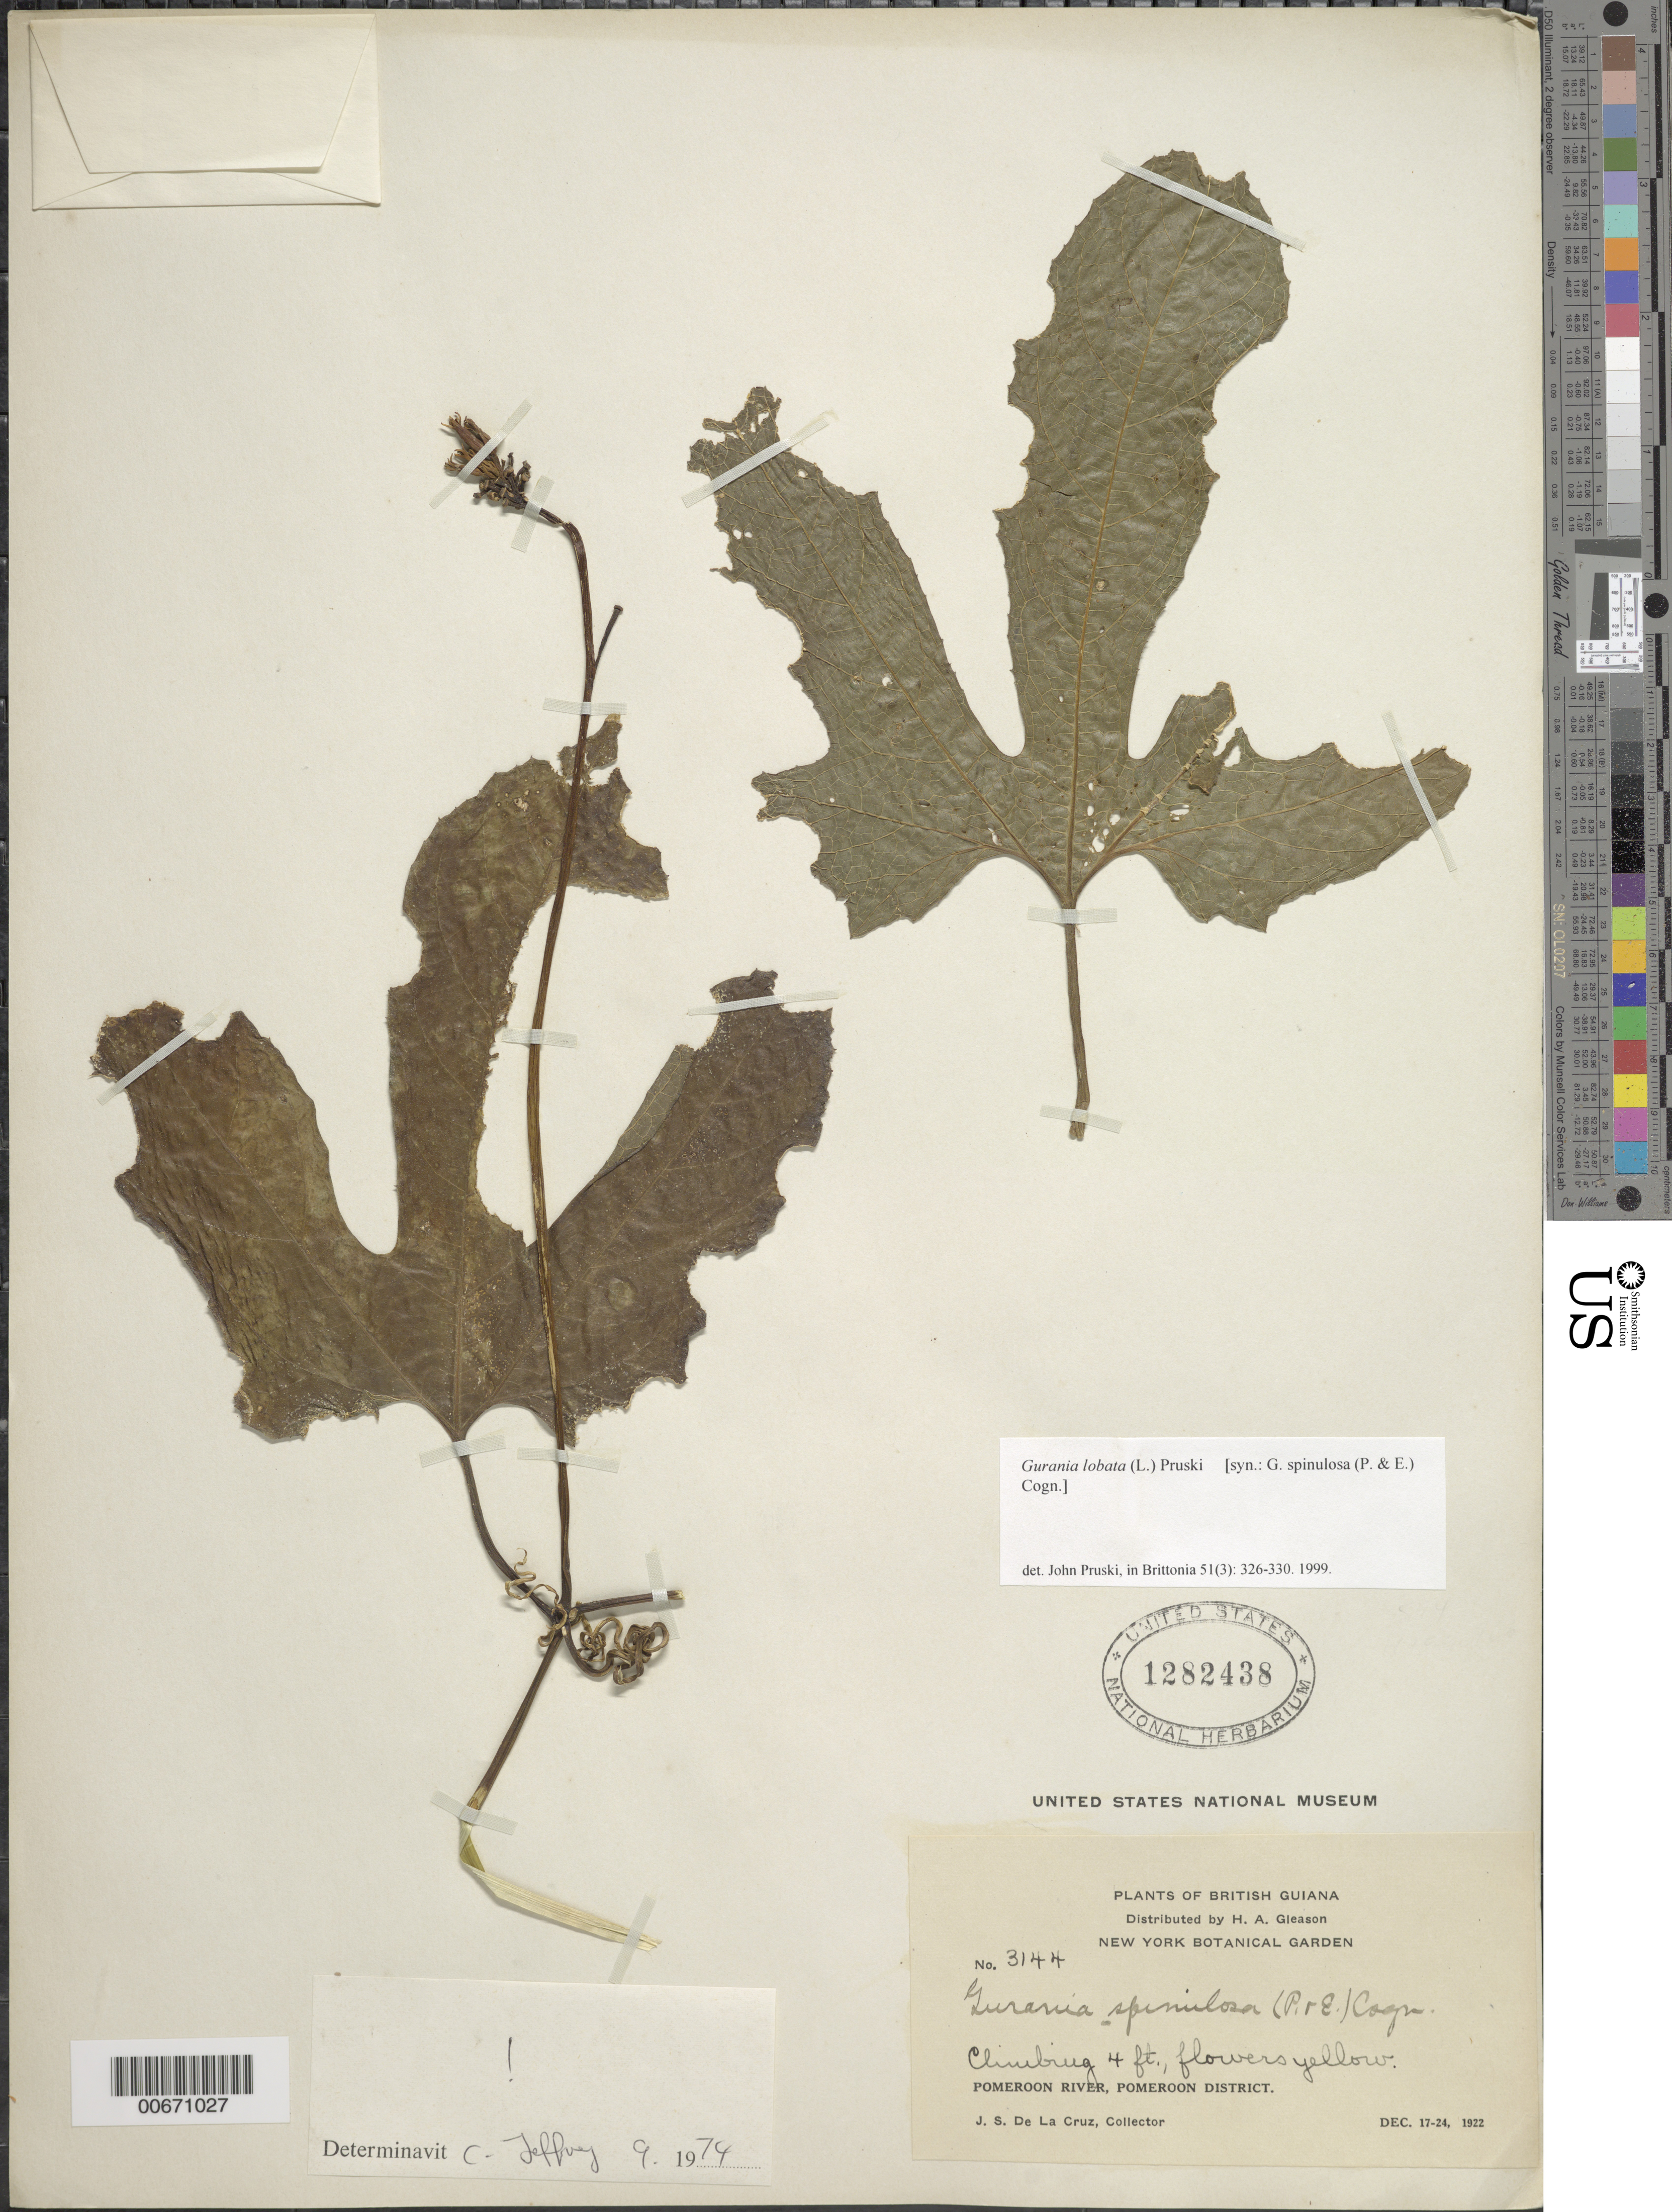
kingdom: Plantae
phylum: Tracheophyta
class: Magnoliopsida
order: Cucurbitales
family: Cucurbitaceae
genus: Gurania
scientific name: Gurania lobata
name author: (L.) Pruski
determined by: Pruski, J. F.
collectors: J. S. de la Cruz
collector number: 3144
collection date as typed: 17-Dec-22 to 24-Dec-22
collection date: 1922-12-17/1922-12-24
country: Guyana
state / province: Pomeroon-Supenaam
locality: Pomeroon R.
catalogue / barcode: US 1282438